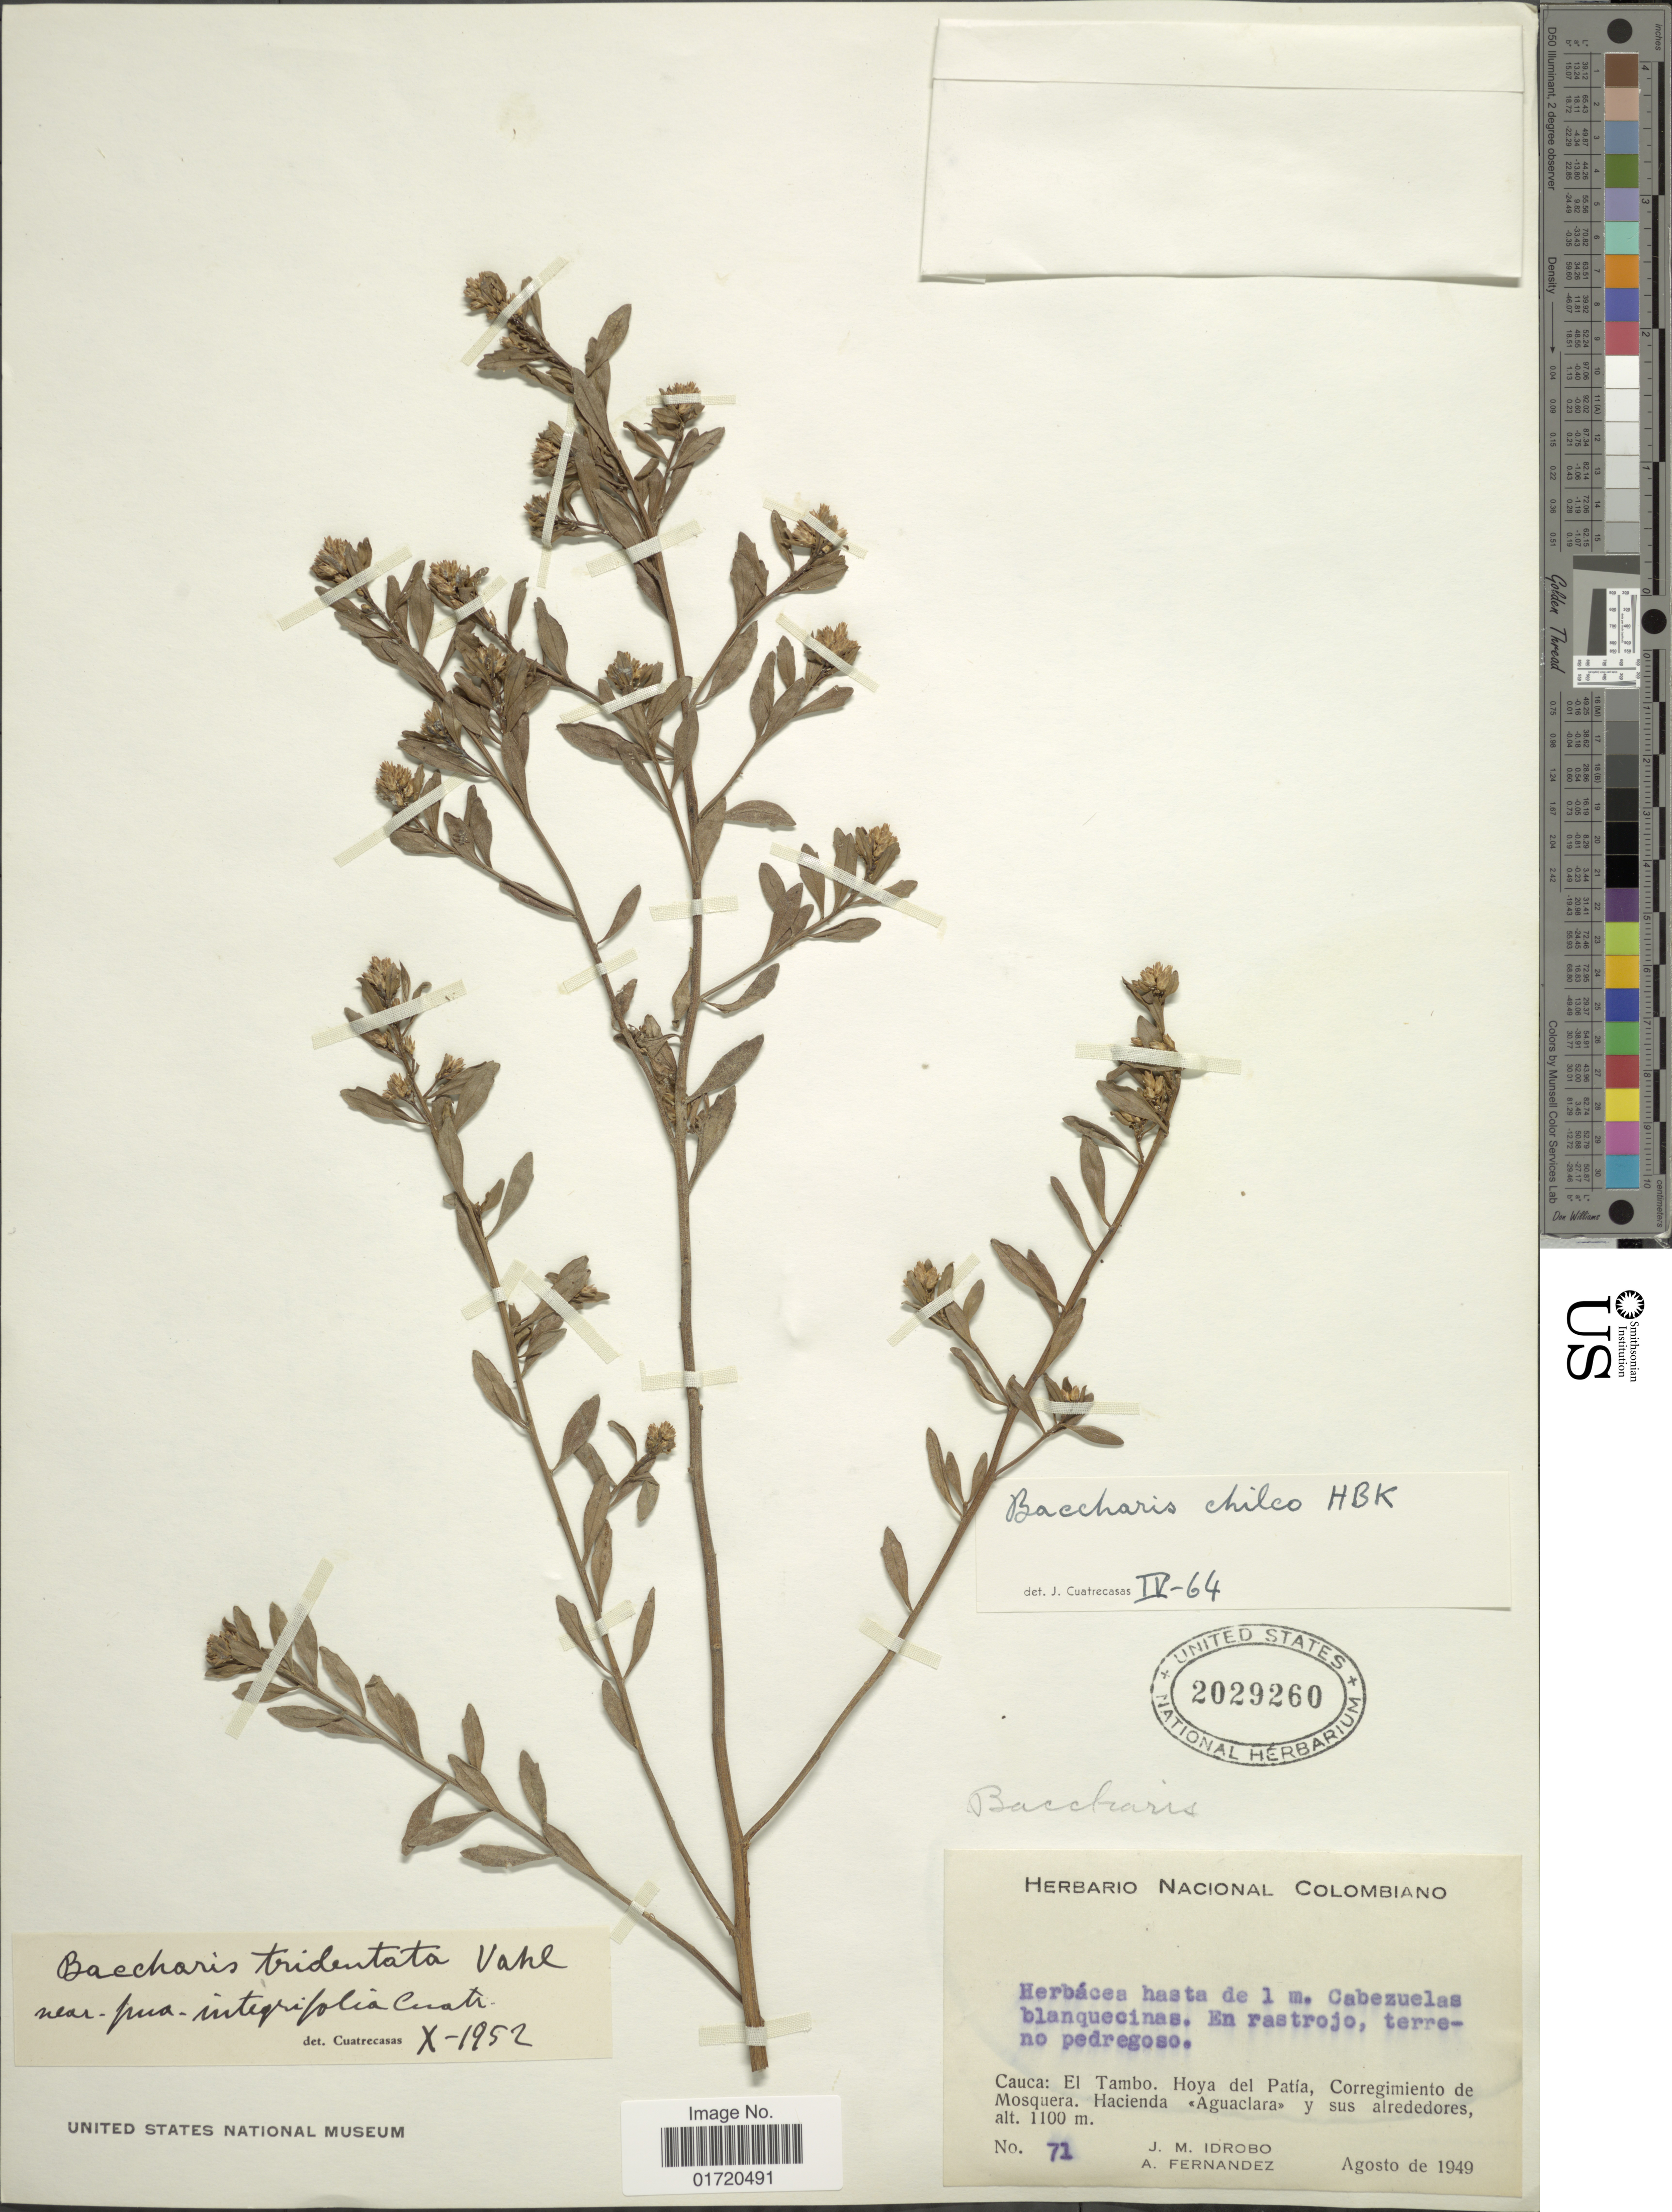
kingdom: Plantae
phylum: Tracheophyta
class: Magnoliopsida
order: Asterales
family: Asteraceae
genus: Baccharis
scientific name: Baccharis chilco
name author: Kunth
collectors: J. M. Idrobo & A. Fernandez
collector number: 71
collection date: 1949-08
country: Colombia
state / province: Cauca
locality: El Tambo. Hoya del Patia, Corregimineto de Mosquera.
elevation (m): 1100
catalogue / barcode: US 2029260